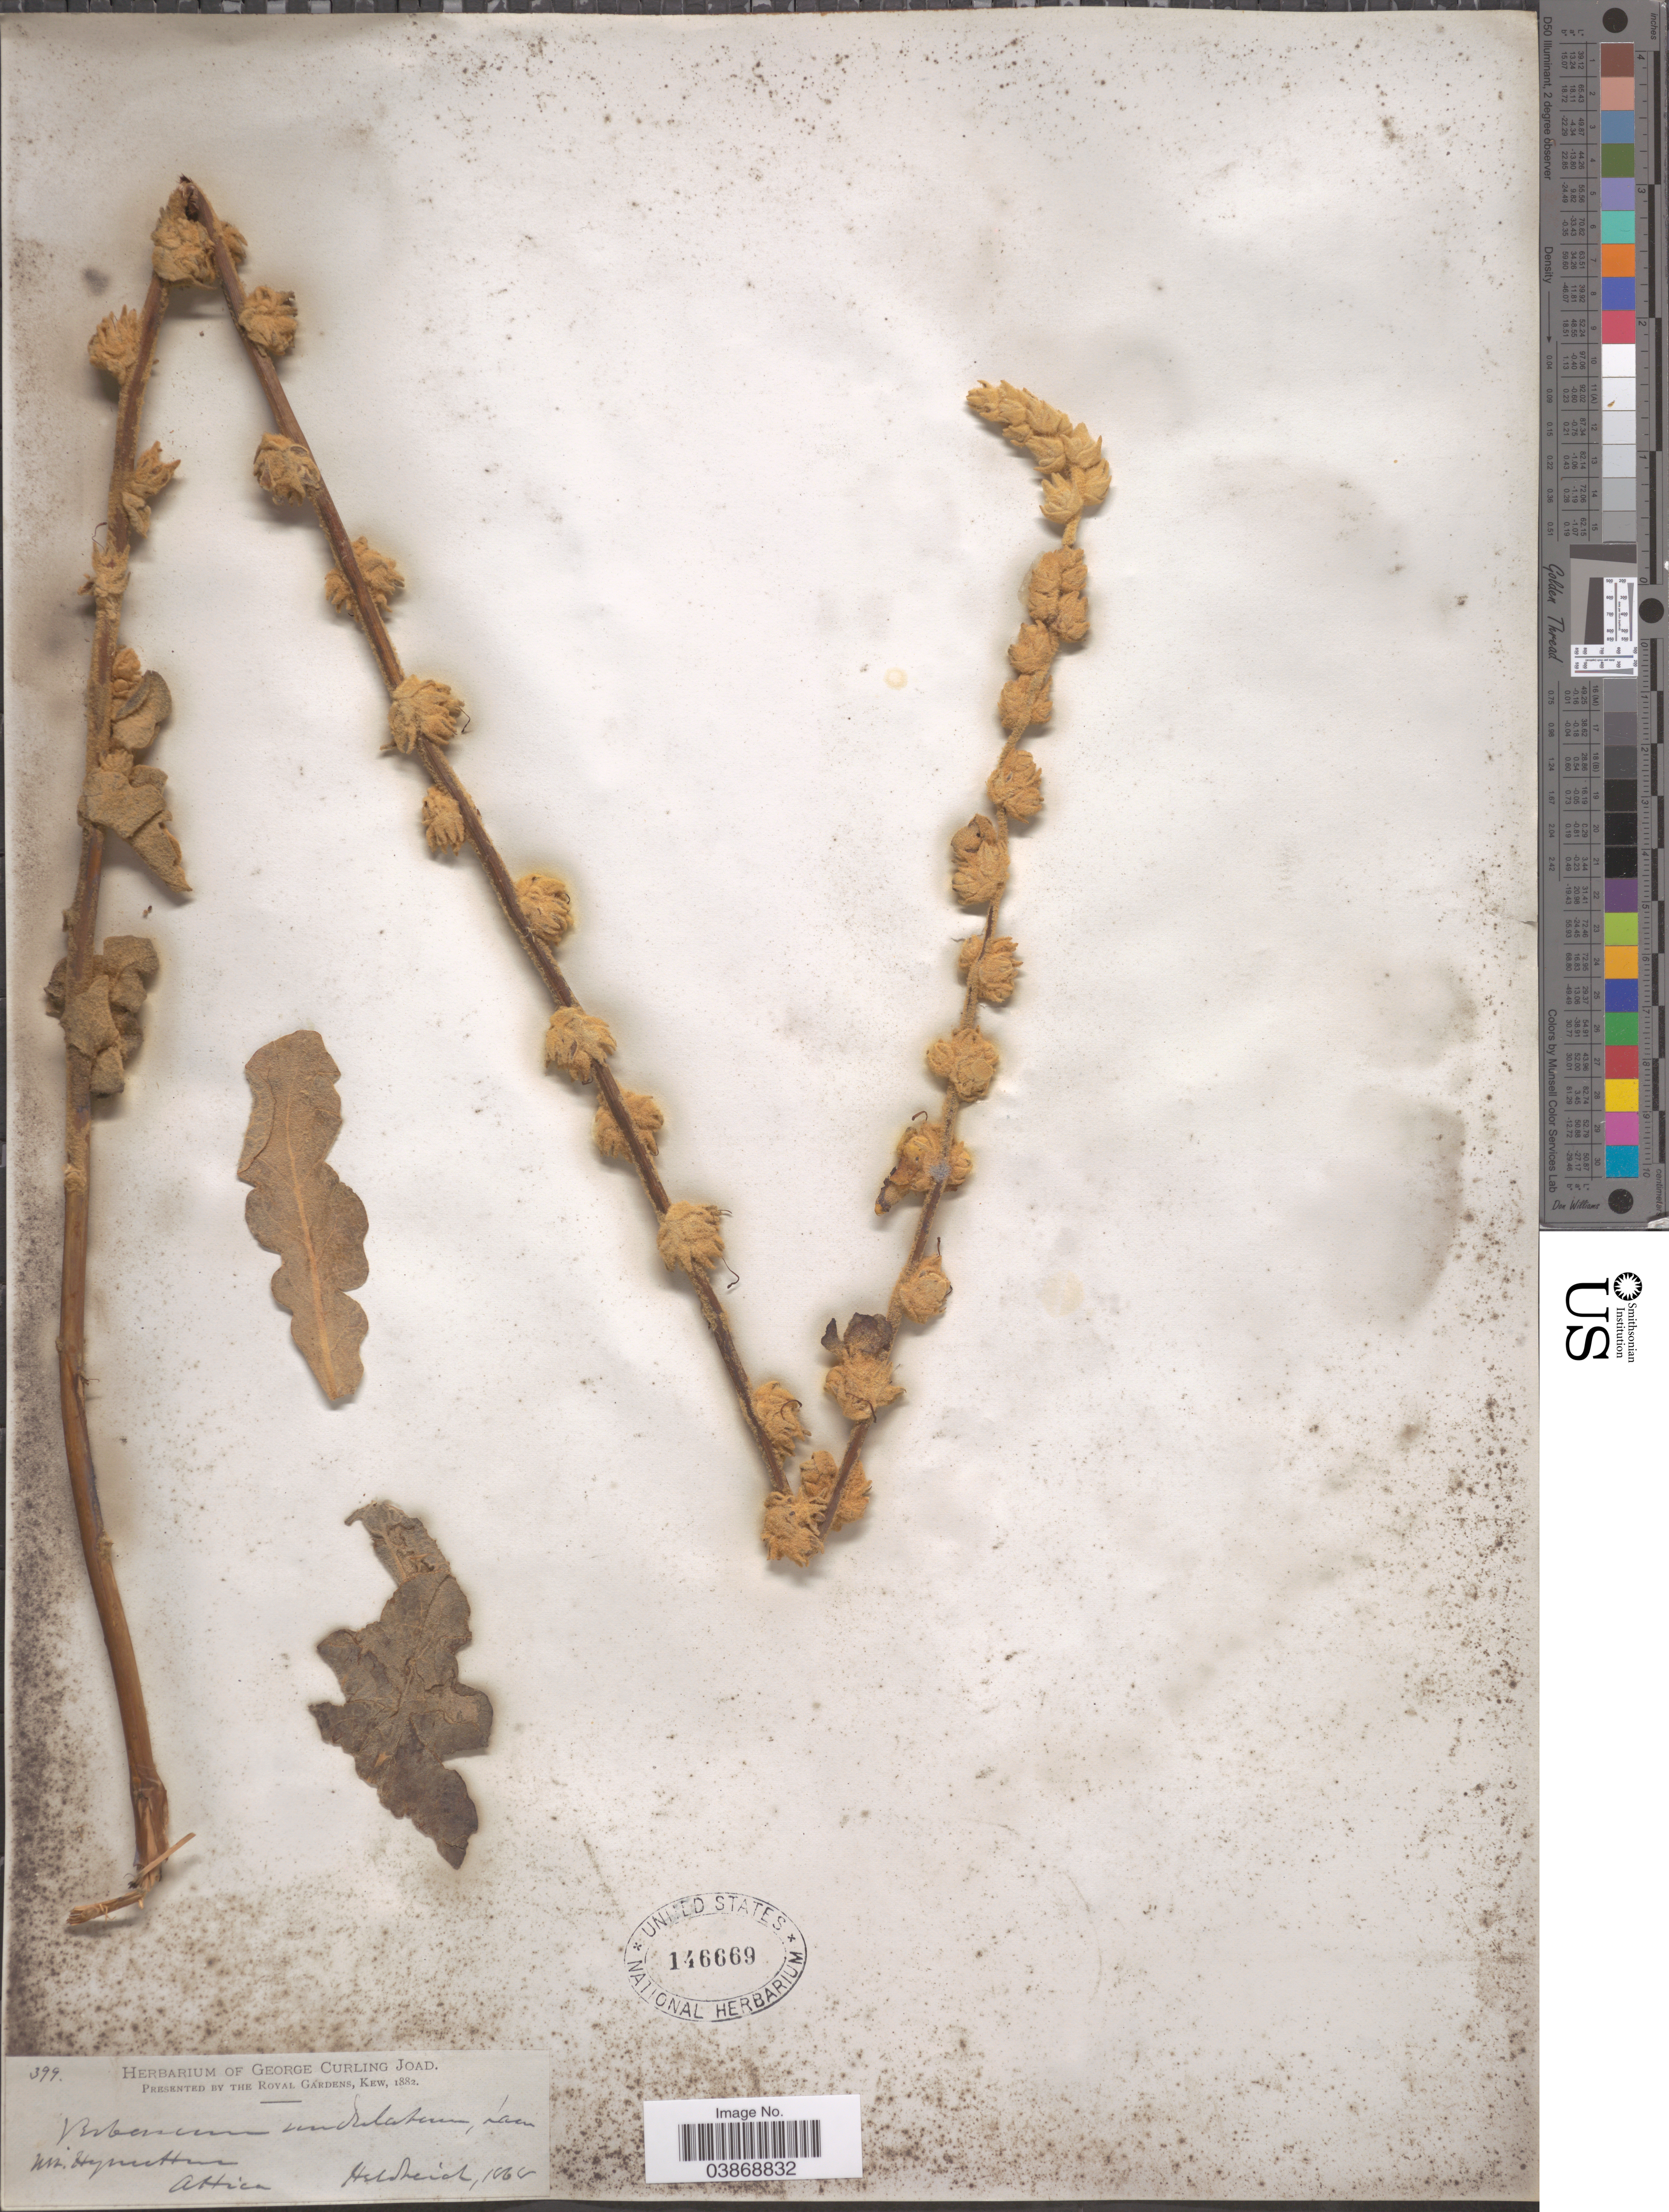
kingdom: Plantae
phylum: Tracheophyta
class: Magnoliopsida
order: Lamiales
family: Scrophulariaceae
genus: Verbascum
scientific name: Verbascum undulatum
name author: Lam.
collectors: Heldreich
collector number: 399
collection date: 1864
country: Greece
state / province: Attica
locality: Mt. Hymettus.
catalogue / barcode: US 146669